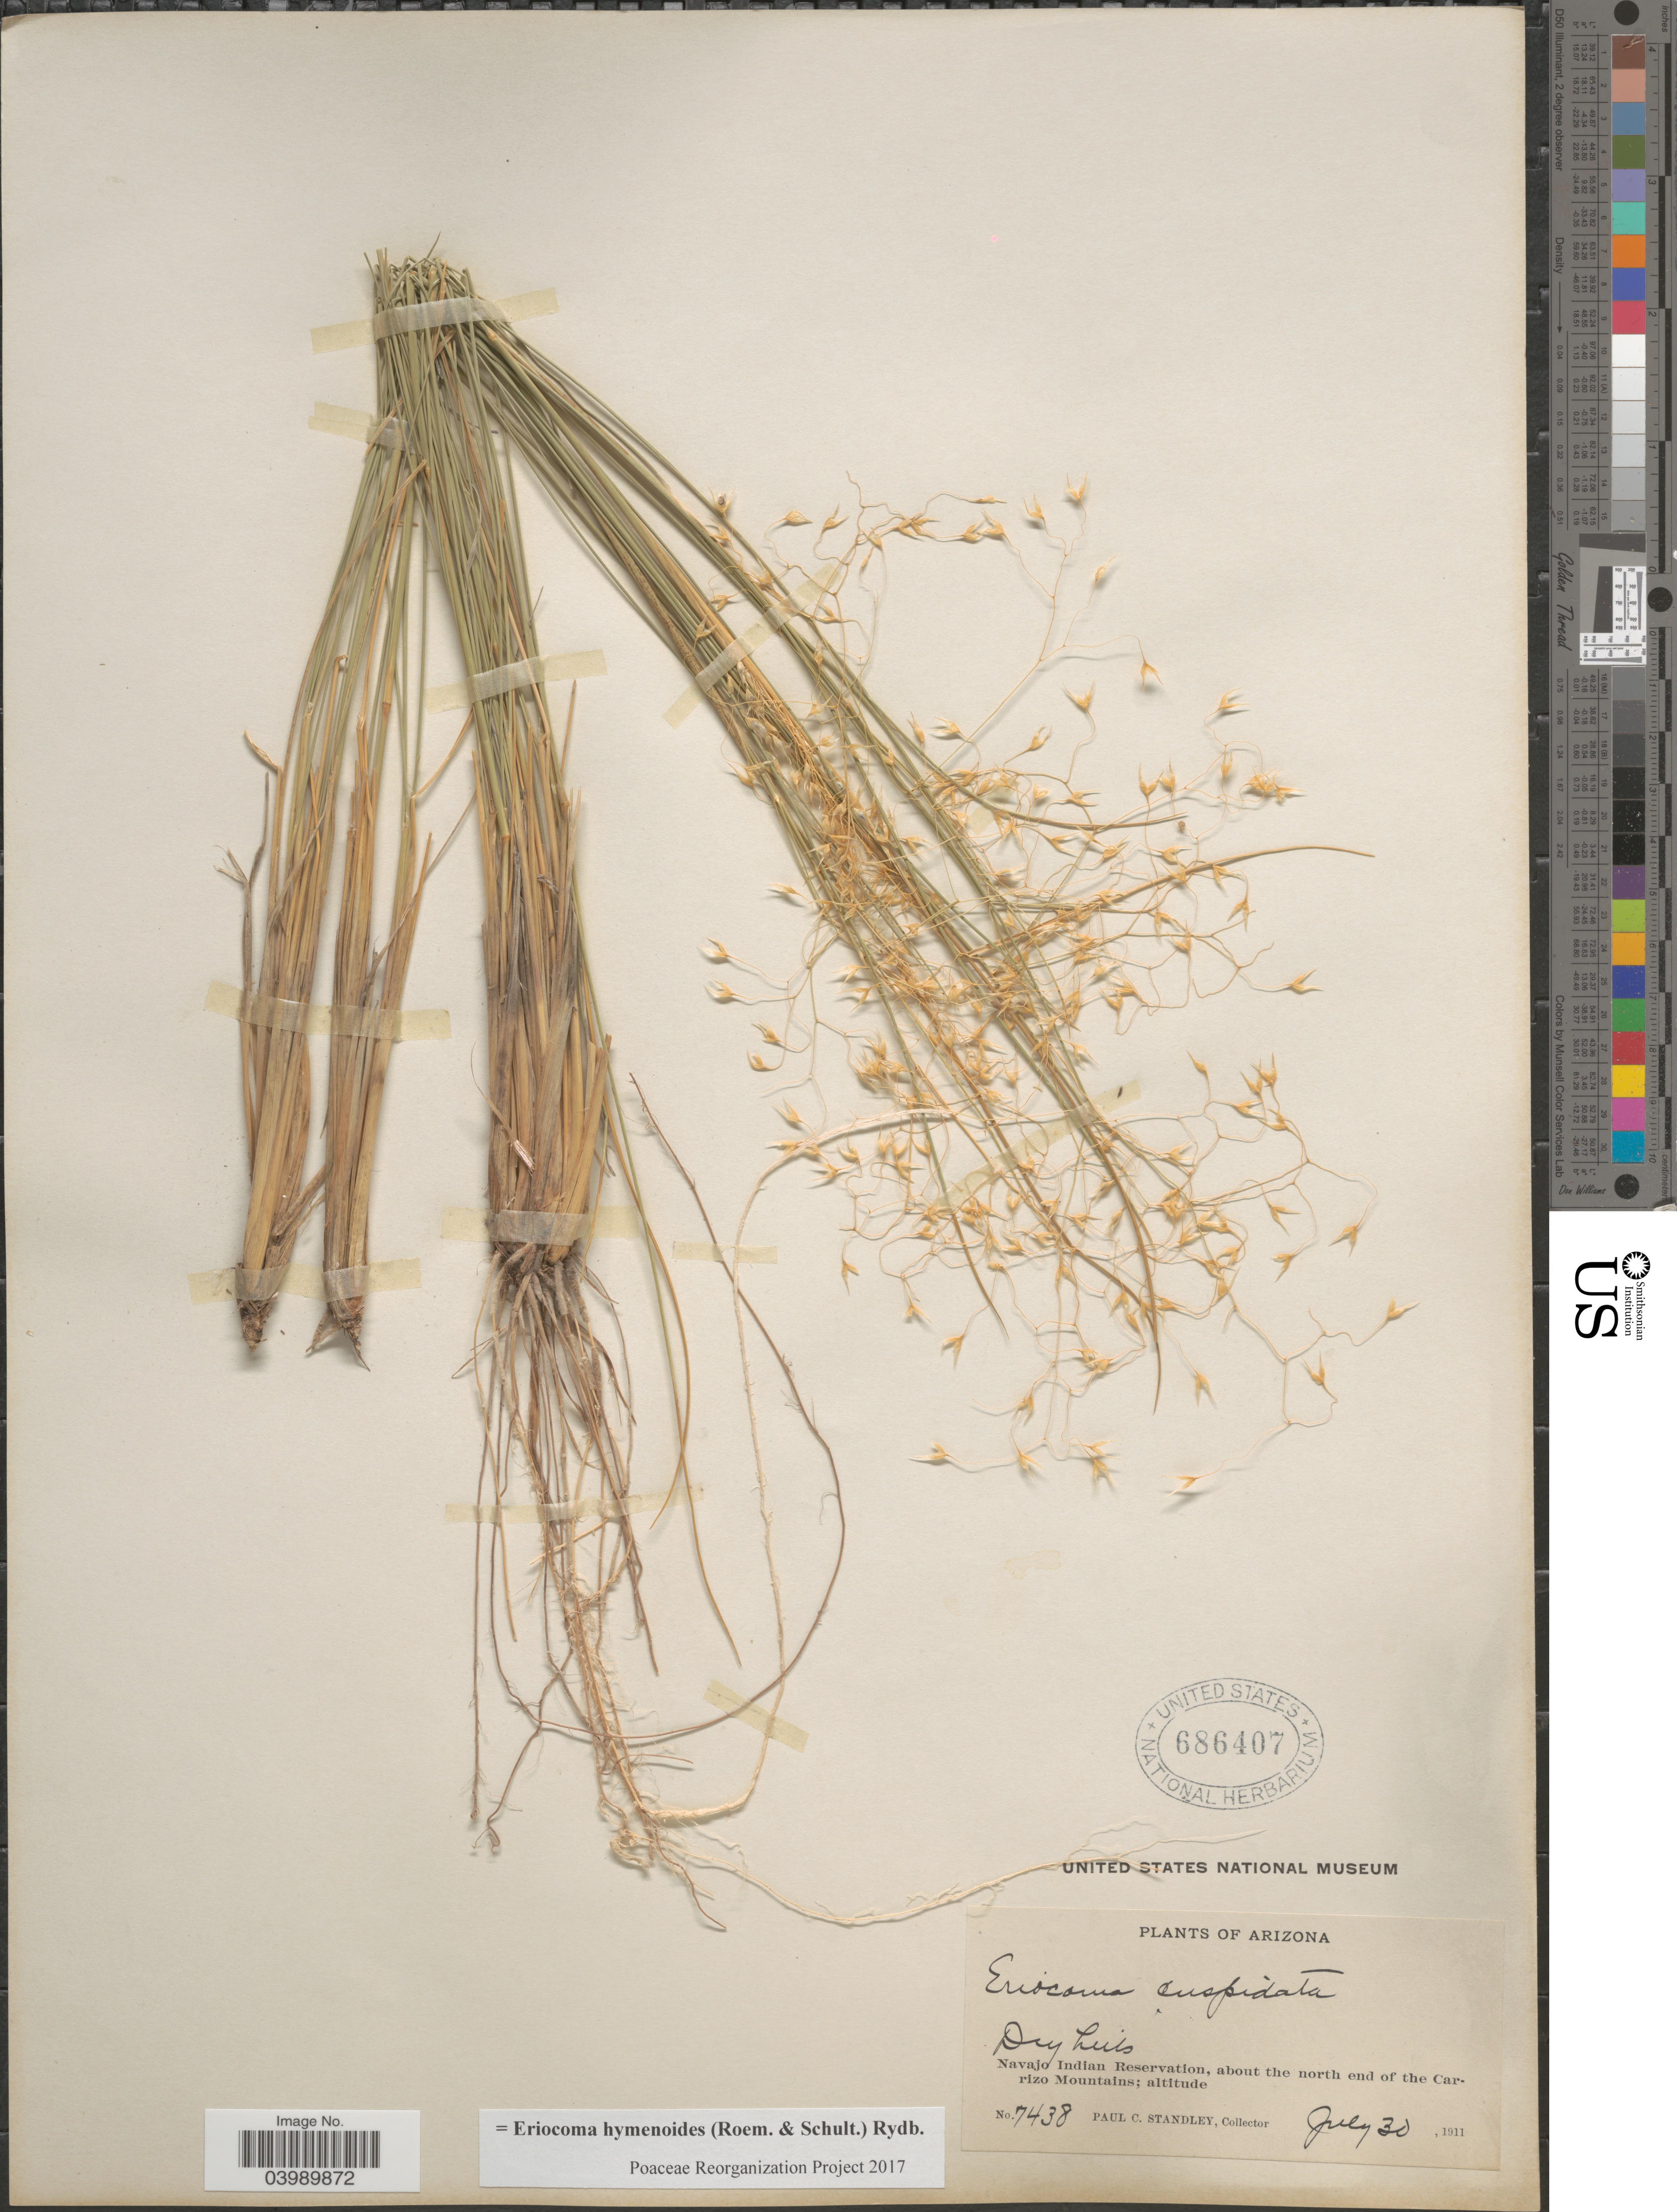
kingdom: Plantae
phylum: Tracheophyta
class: Liliopsida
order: Poales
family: Poaceae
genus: Eriocoma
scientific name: Eriocoma hymenoides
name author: (Roem. & Schult.) Rydb.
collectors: P. C. Standley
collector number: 7438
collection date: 1911-07-30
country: United States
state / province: Arizona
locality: Navajo Indian Reservation, about the north end of the Carrizo Mountains.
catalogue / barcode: US 686407